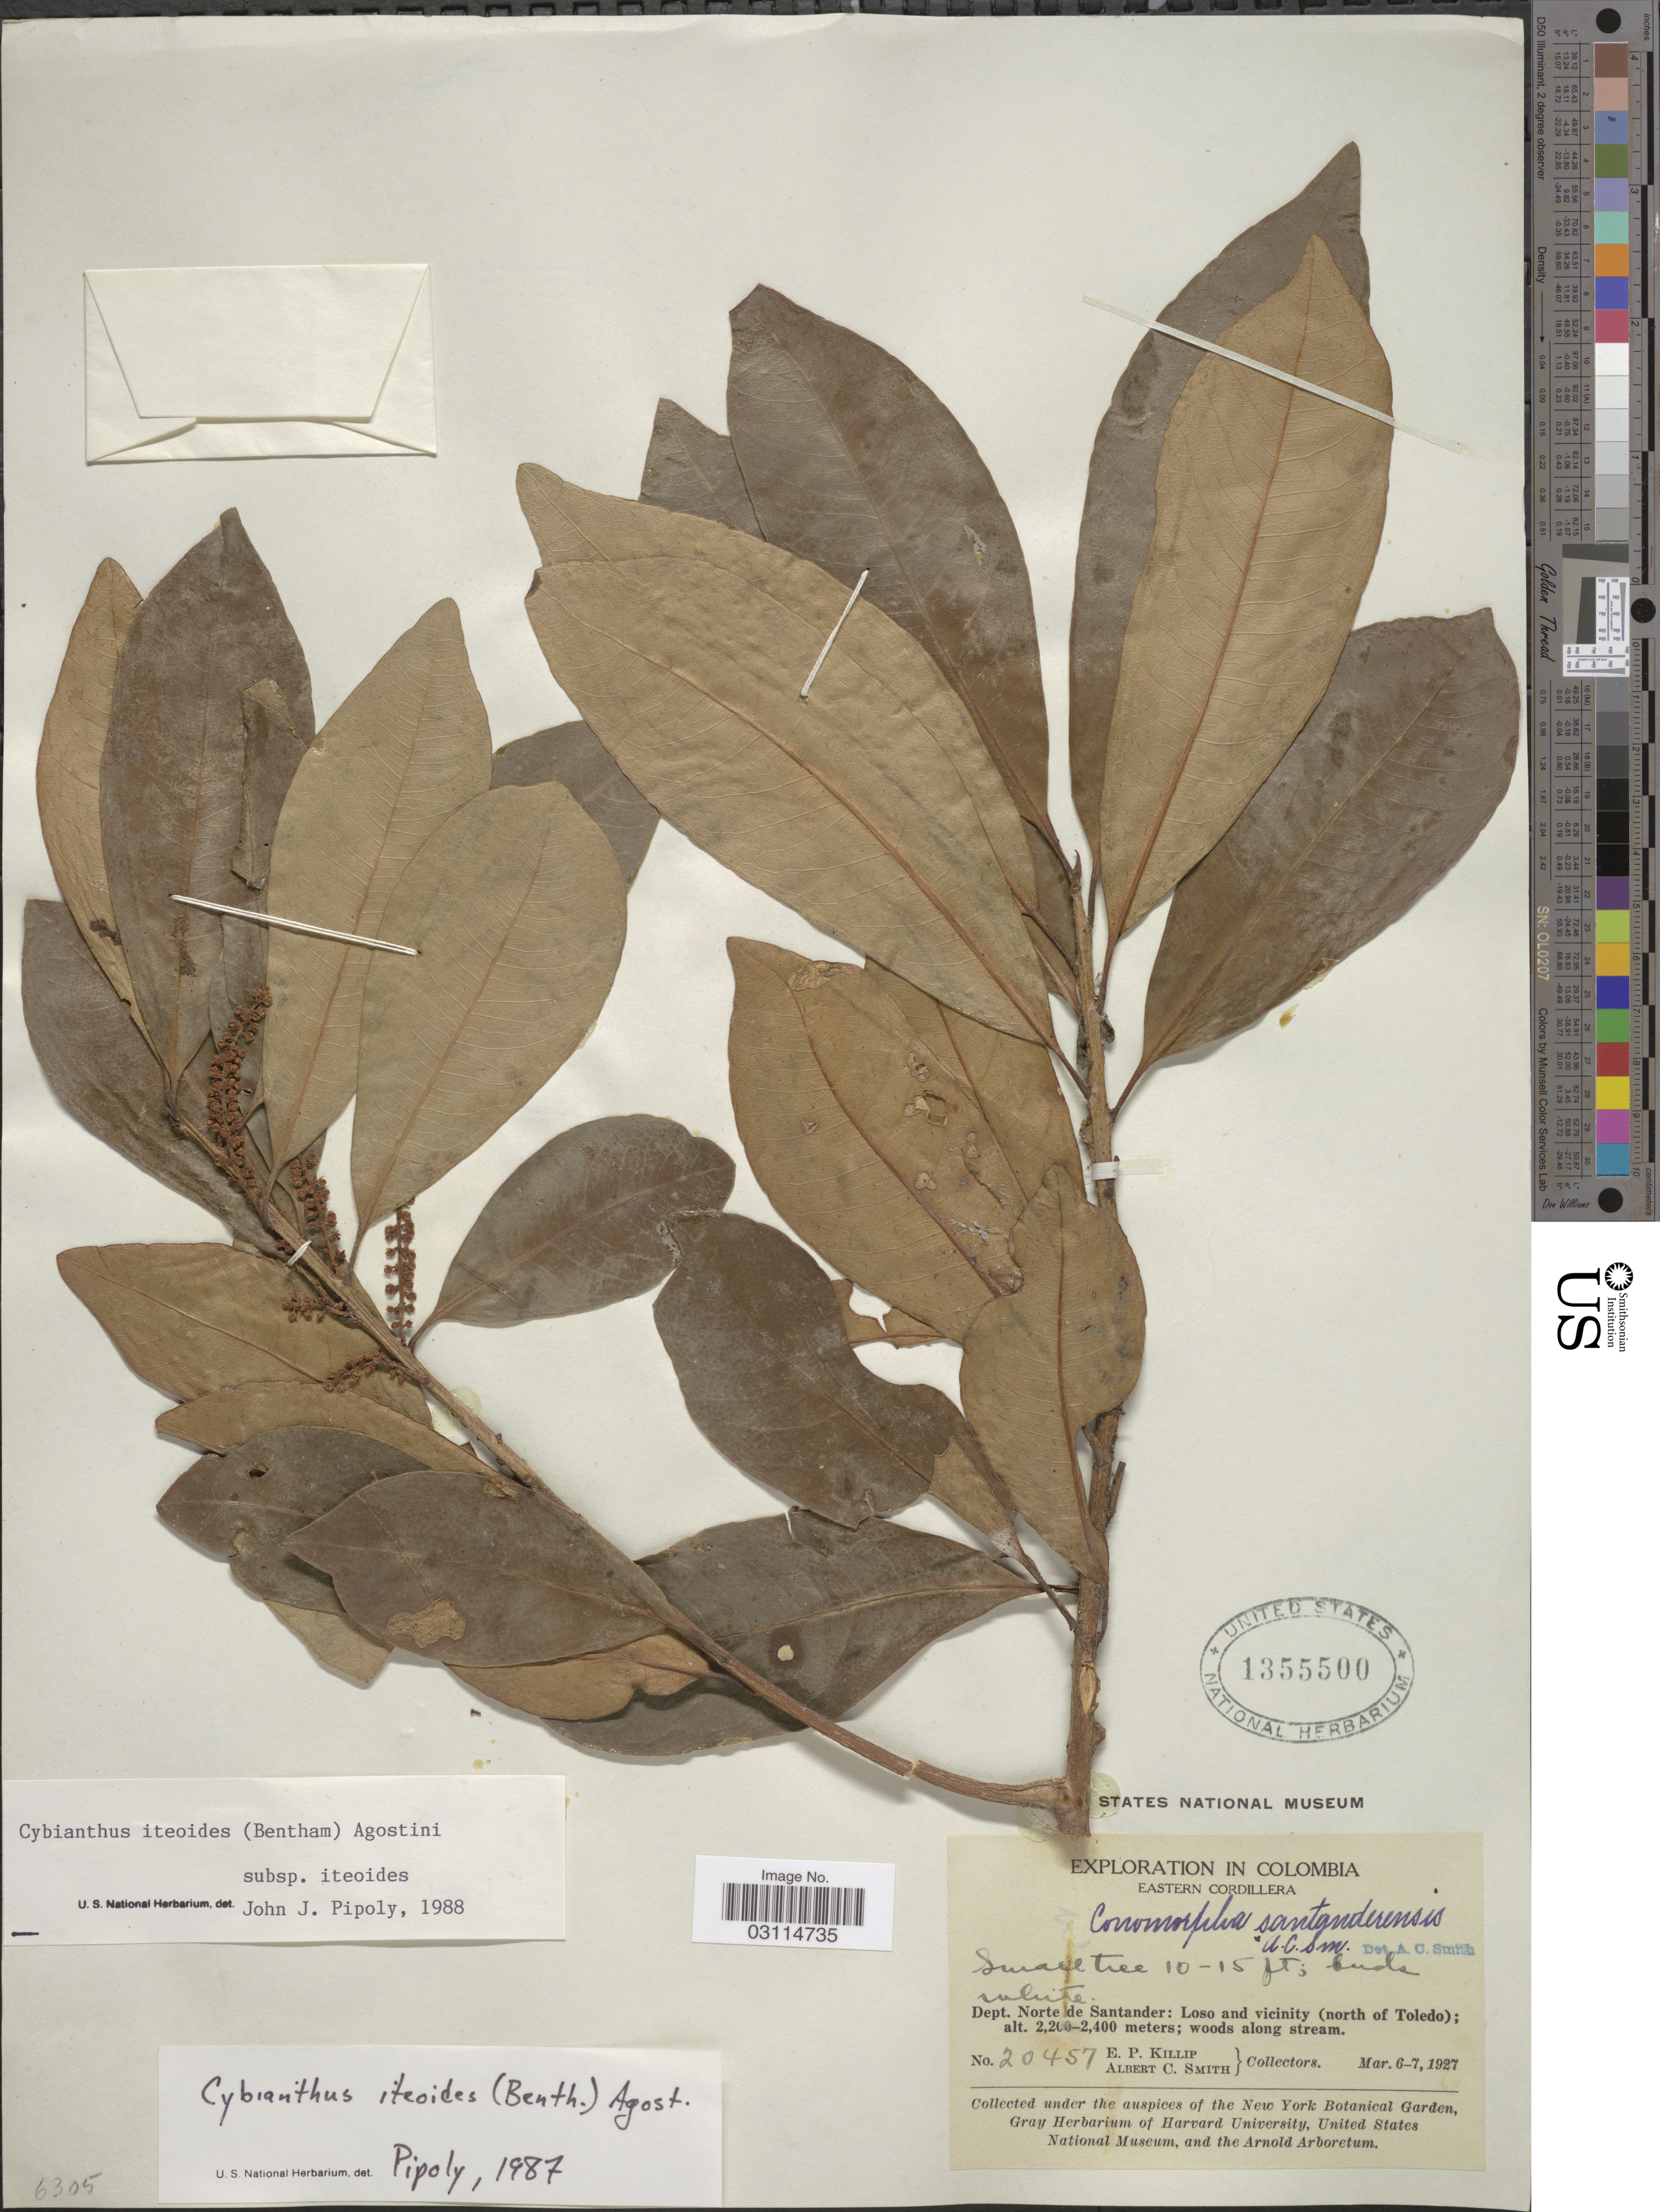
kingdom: Plantae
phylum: Tracheophyta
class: Magnoliopsida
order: Ericales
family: Primulaceae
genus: Cybianthus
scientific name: Cybianthus iteoides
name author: (Benth.) G. Agostini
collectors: E. P. Killip & A. C. Smith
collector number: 20457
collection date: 1927-03-06/1927-03-07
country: Colombia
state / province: Norte de Santander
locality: Eastern Cordillera, Dept. Norte de Santander: Loso and vicinity (north of Toledo).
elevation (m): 2200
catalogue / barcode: US 1355500